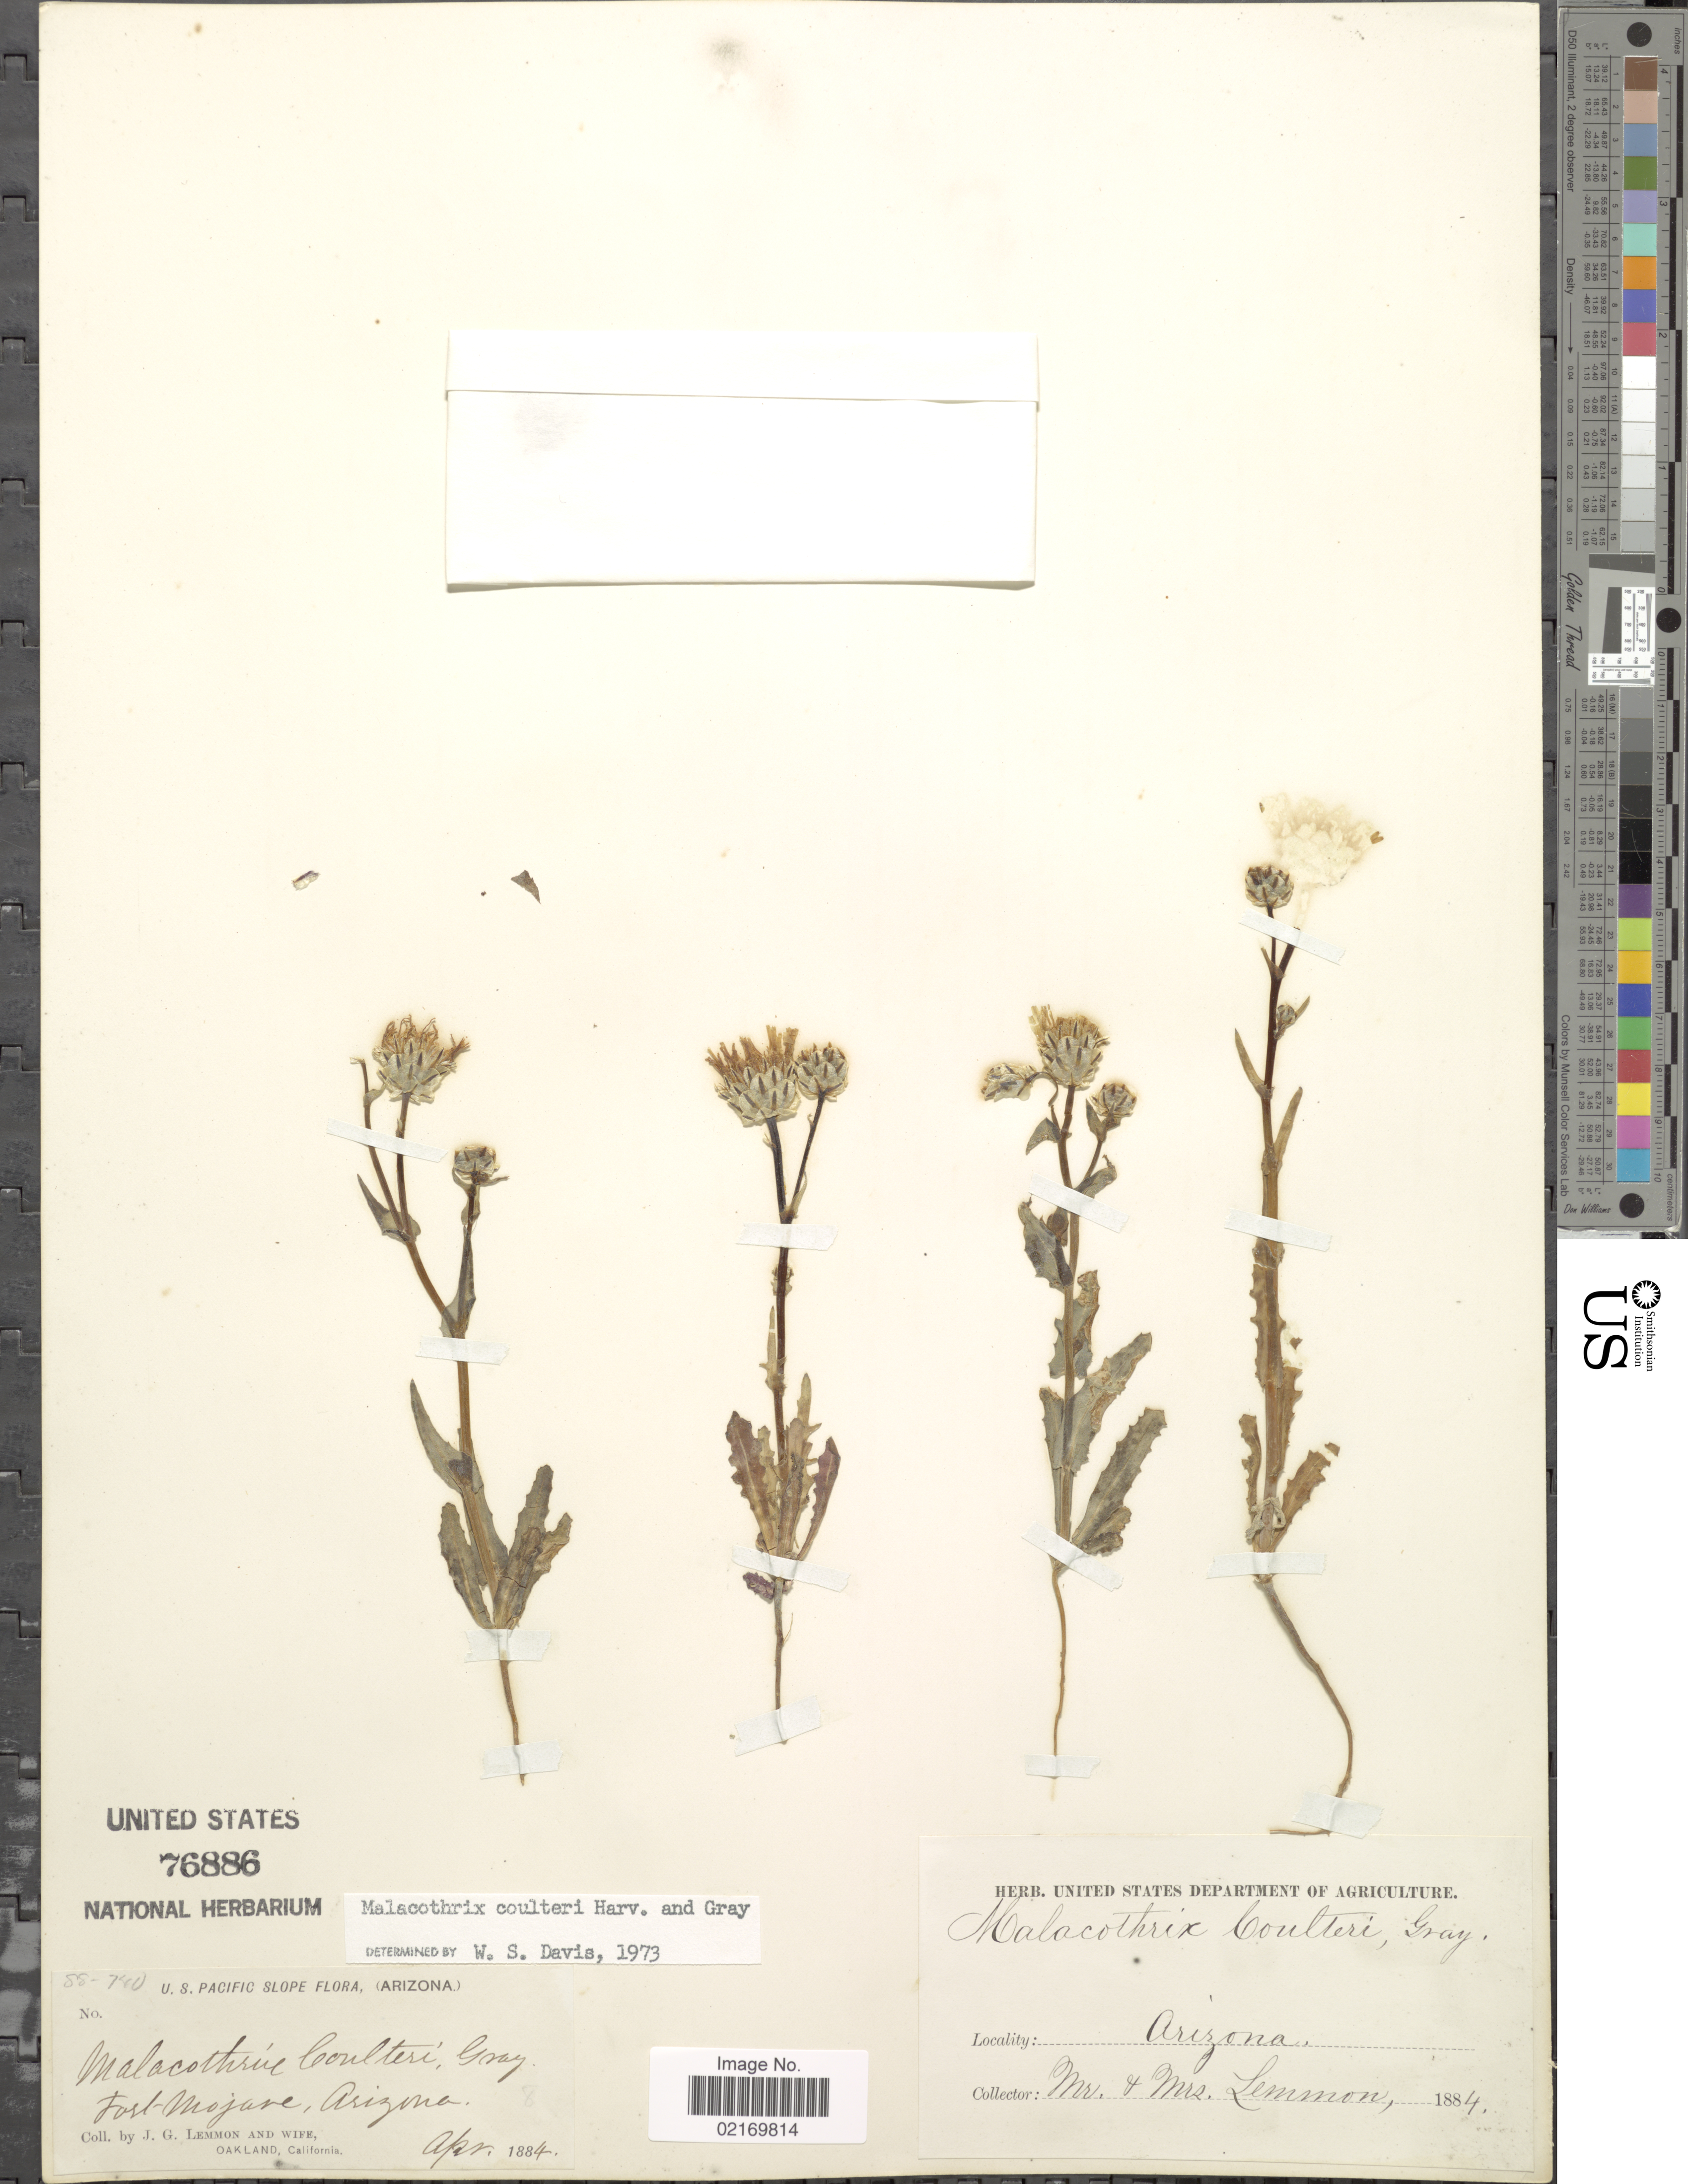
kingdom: Plantae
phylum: Tracheophyta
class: Magnoliopsida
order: Asterales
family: Asteraceae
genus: Malacothrix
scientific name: Malacothrix coulteri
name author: Harv. & A. Gray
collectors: J. Lemmon & Mrs. J. G. Lemmon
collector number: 88-740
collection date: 1884-04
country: United States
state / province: Arizona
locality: U. S. Pacific Slope, Fort Mojave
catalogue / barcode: US 76886